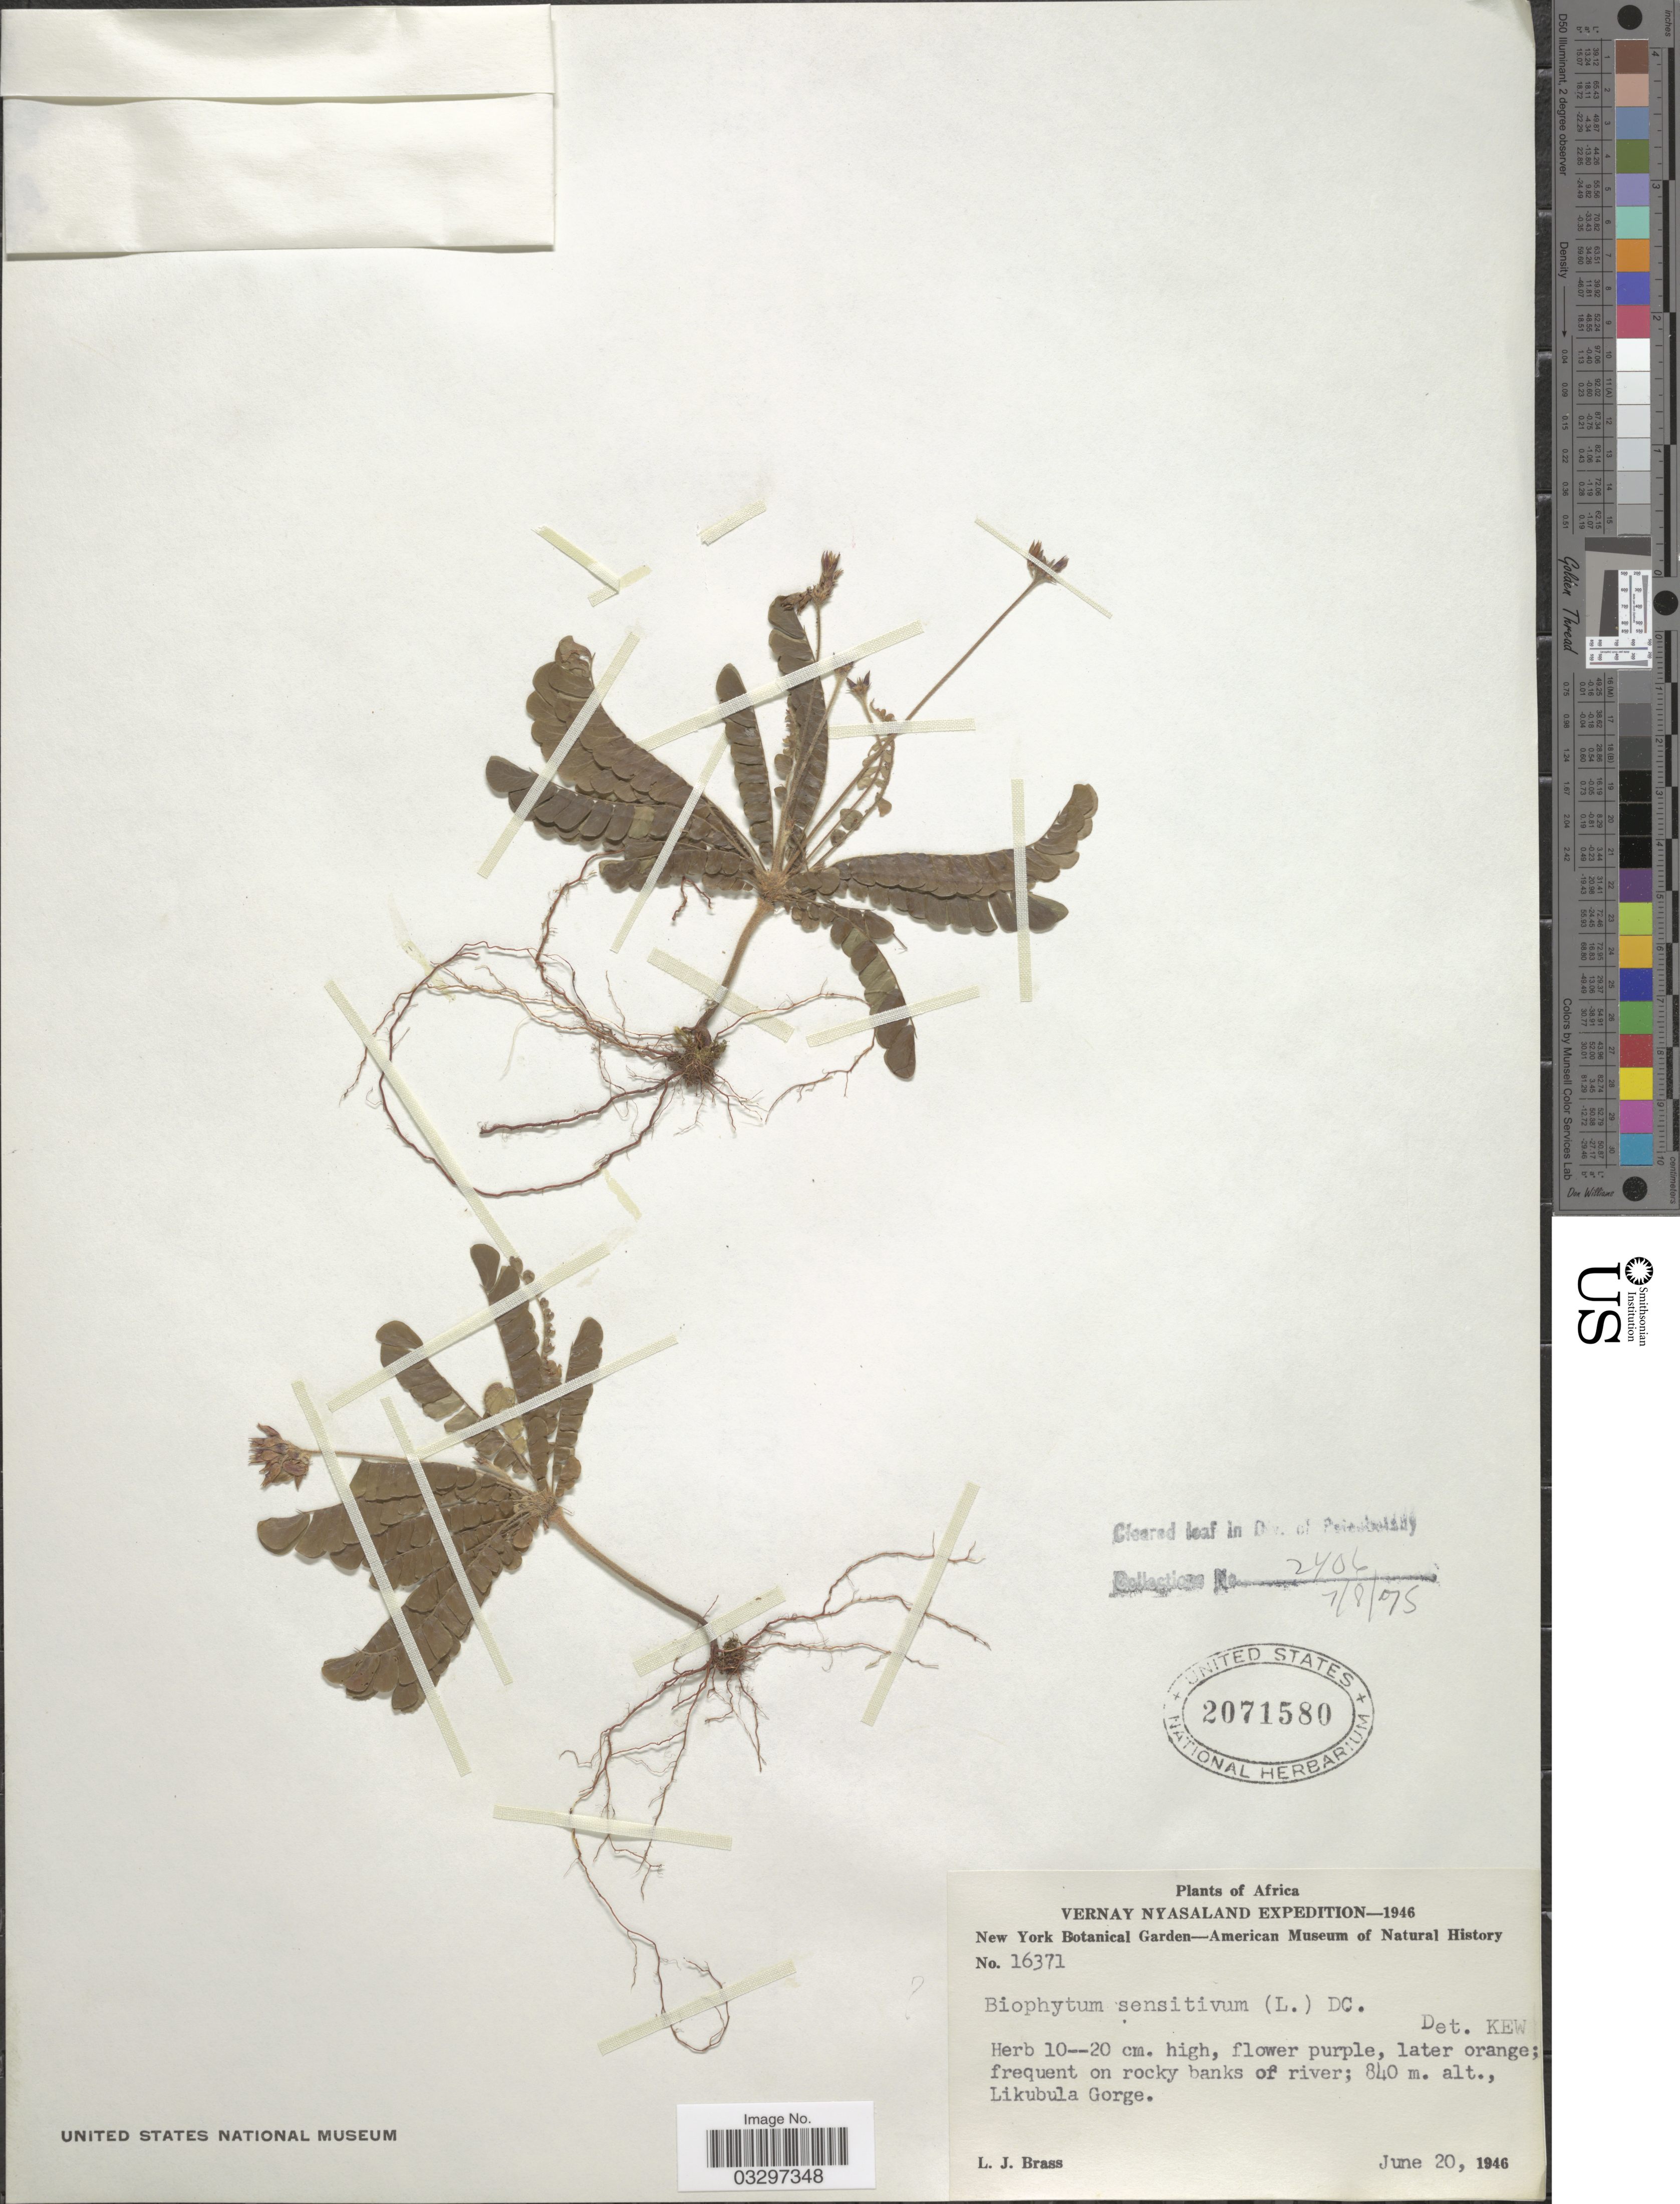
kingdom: Plantae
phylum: Tracheophyta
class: Magnoliopsida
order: Oxalidales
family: Oxalidaceae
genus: Biophytum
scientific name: Biophytum sp.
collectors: L. J. Brass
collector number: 16371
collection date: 1946-06-20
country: Malawi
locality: Vernay Nyasaland. Likubula Gorge.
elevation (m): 840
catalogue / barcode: US 2071580